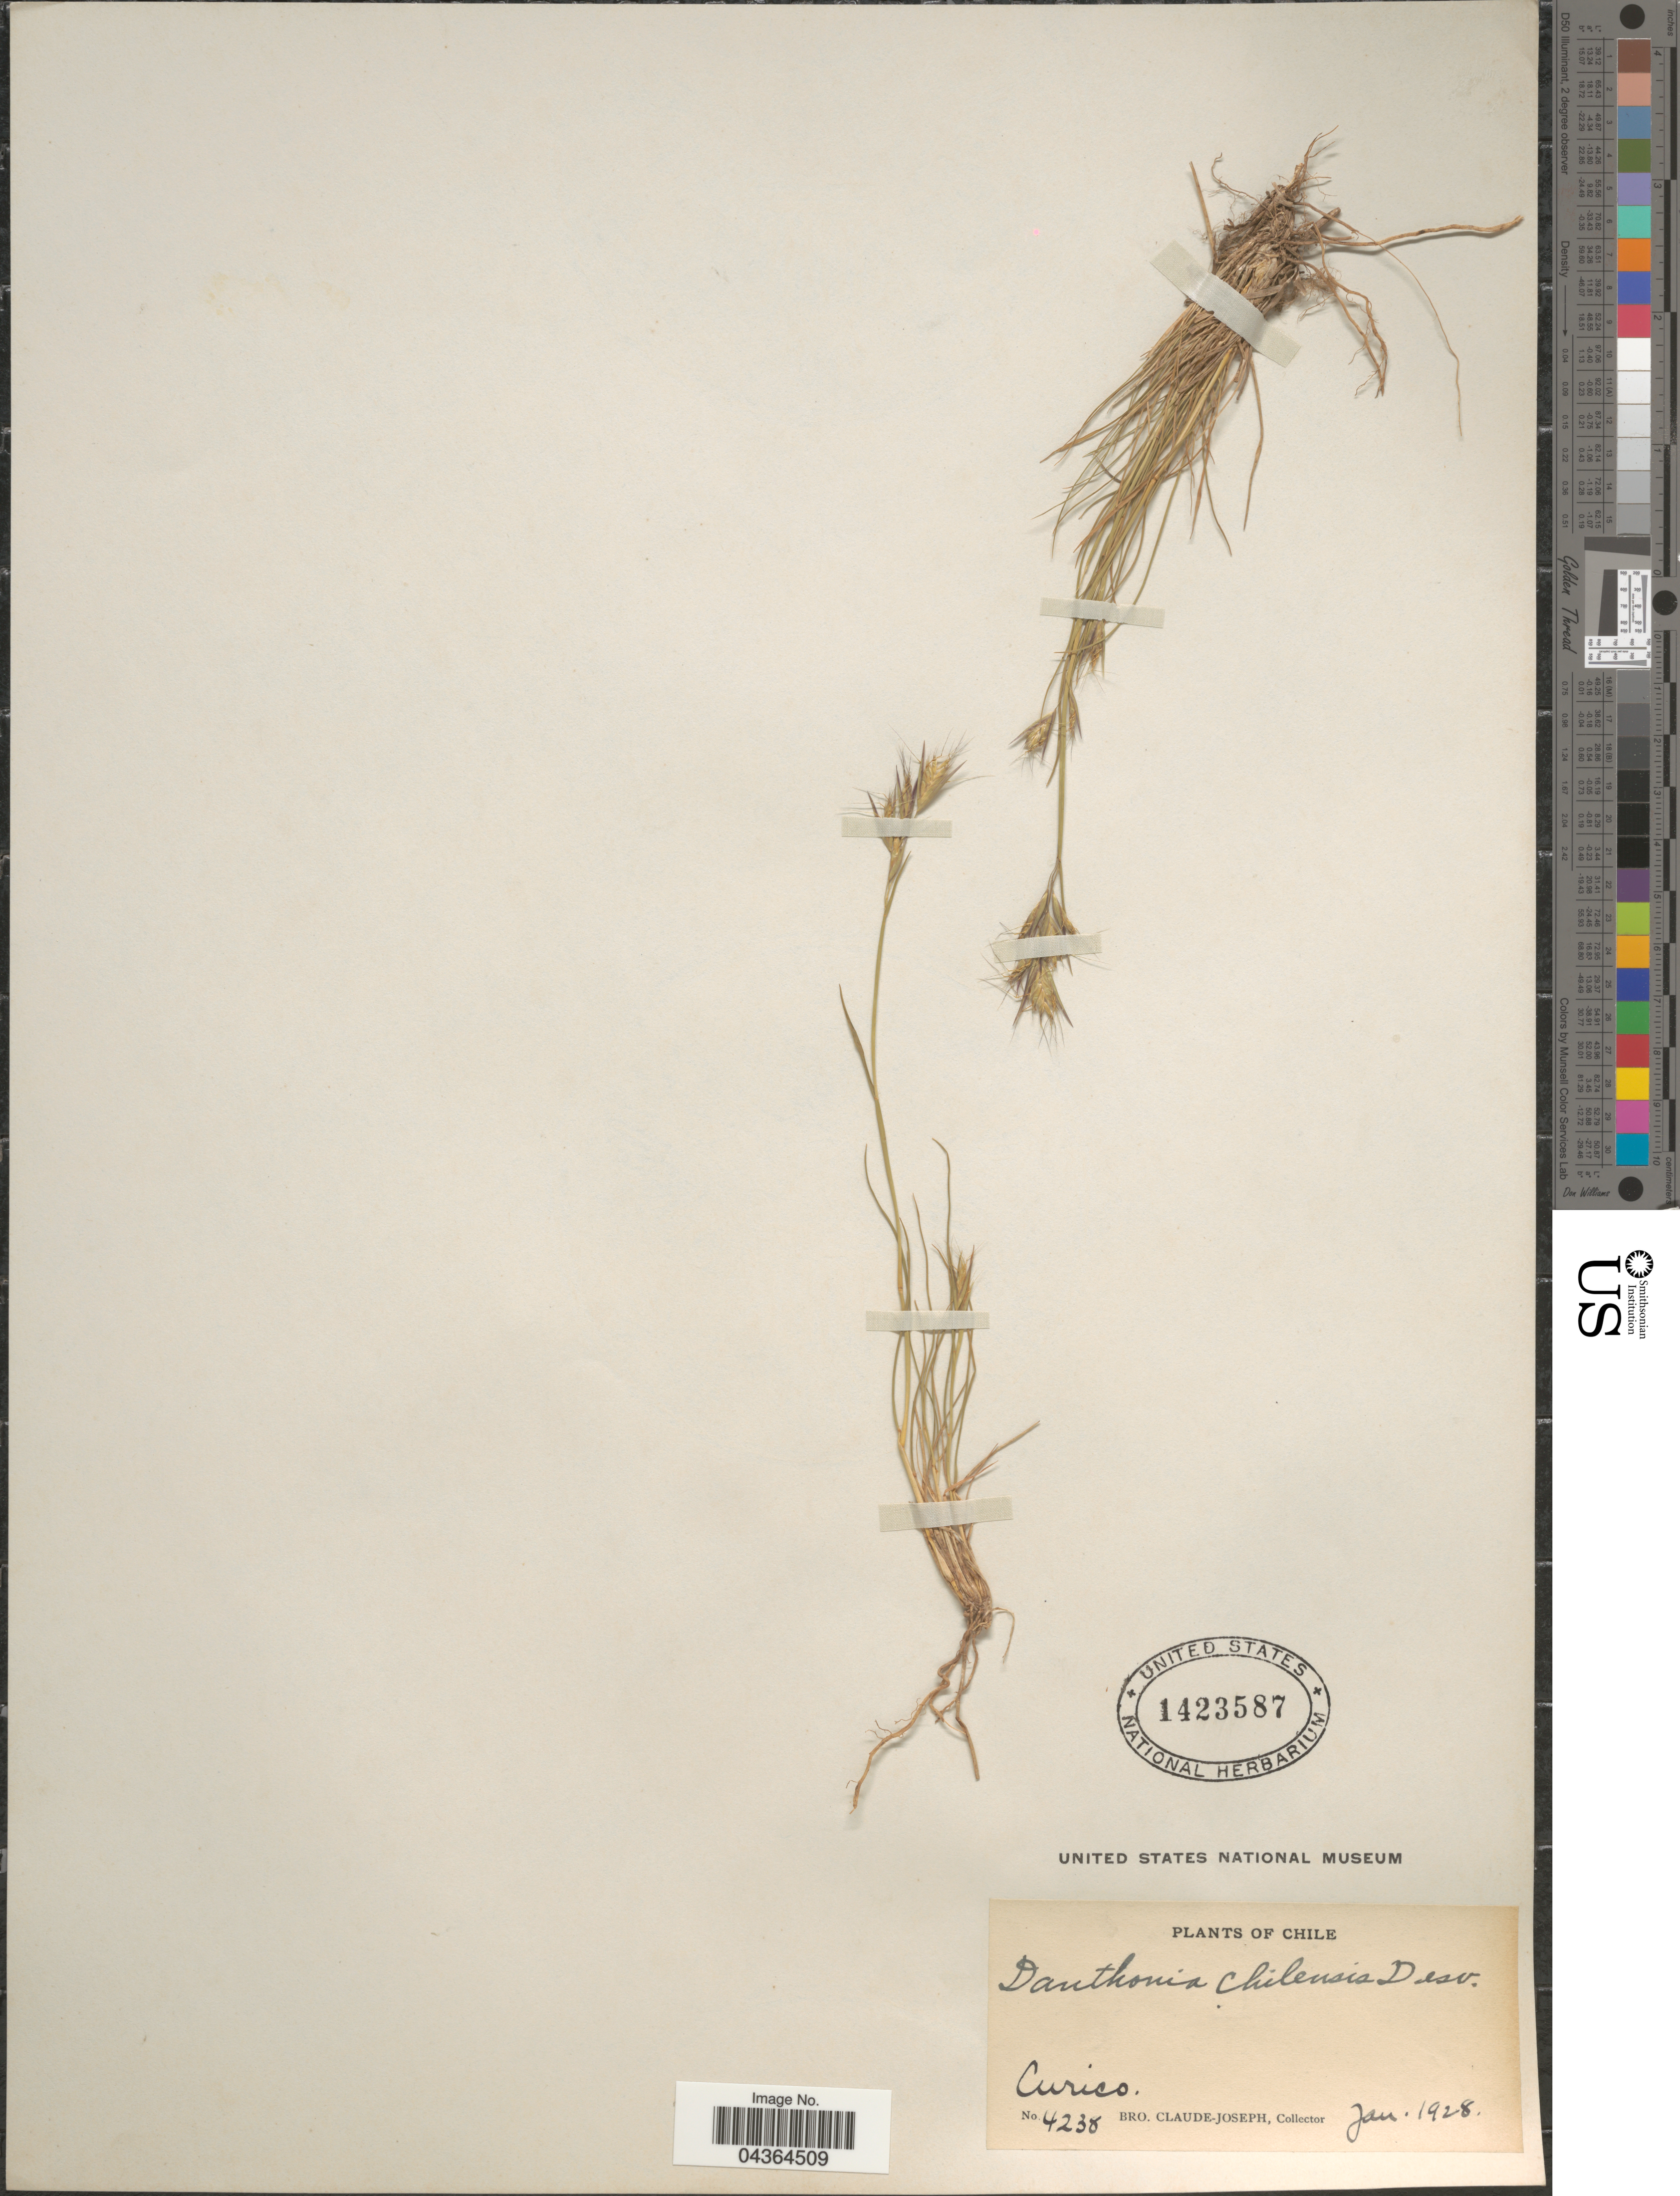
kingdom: Plantae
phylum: Tracheophyta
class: Liliopsida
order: Poales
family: Poaceae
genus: Danthonia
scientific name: Danthonia chilensis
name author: É. Desv.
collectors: Bro. Claude-Joseph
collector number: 4238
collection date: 1928-01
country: Chile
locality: Curico.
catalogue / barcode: US 1423587